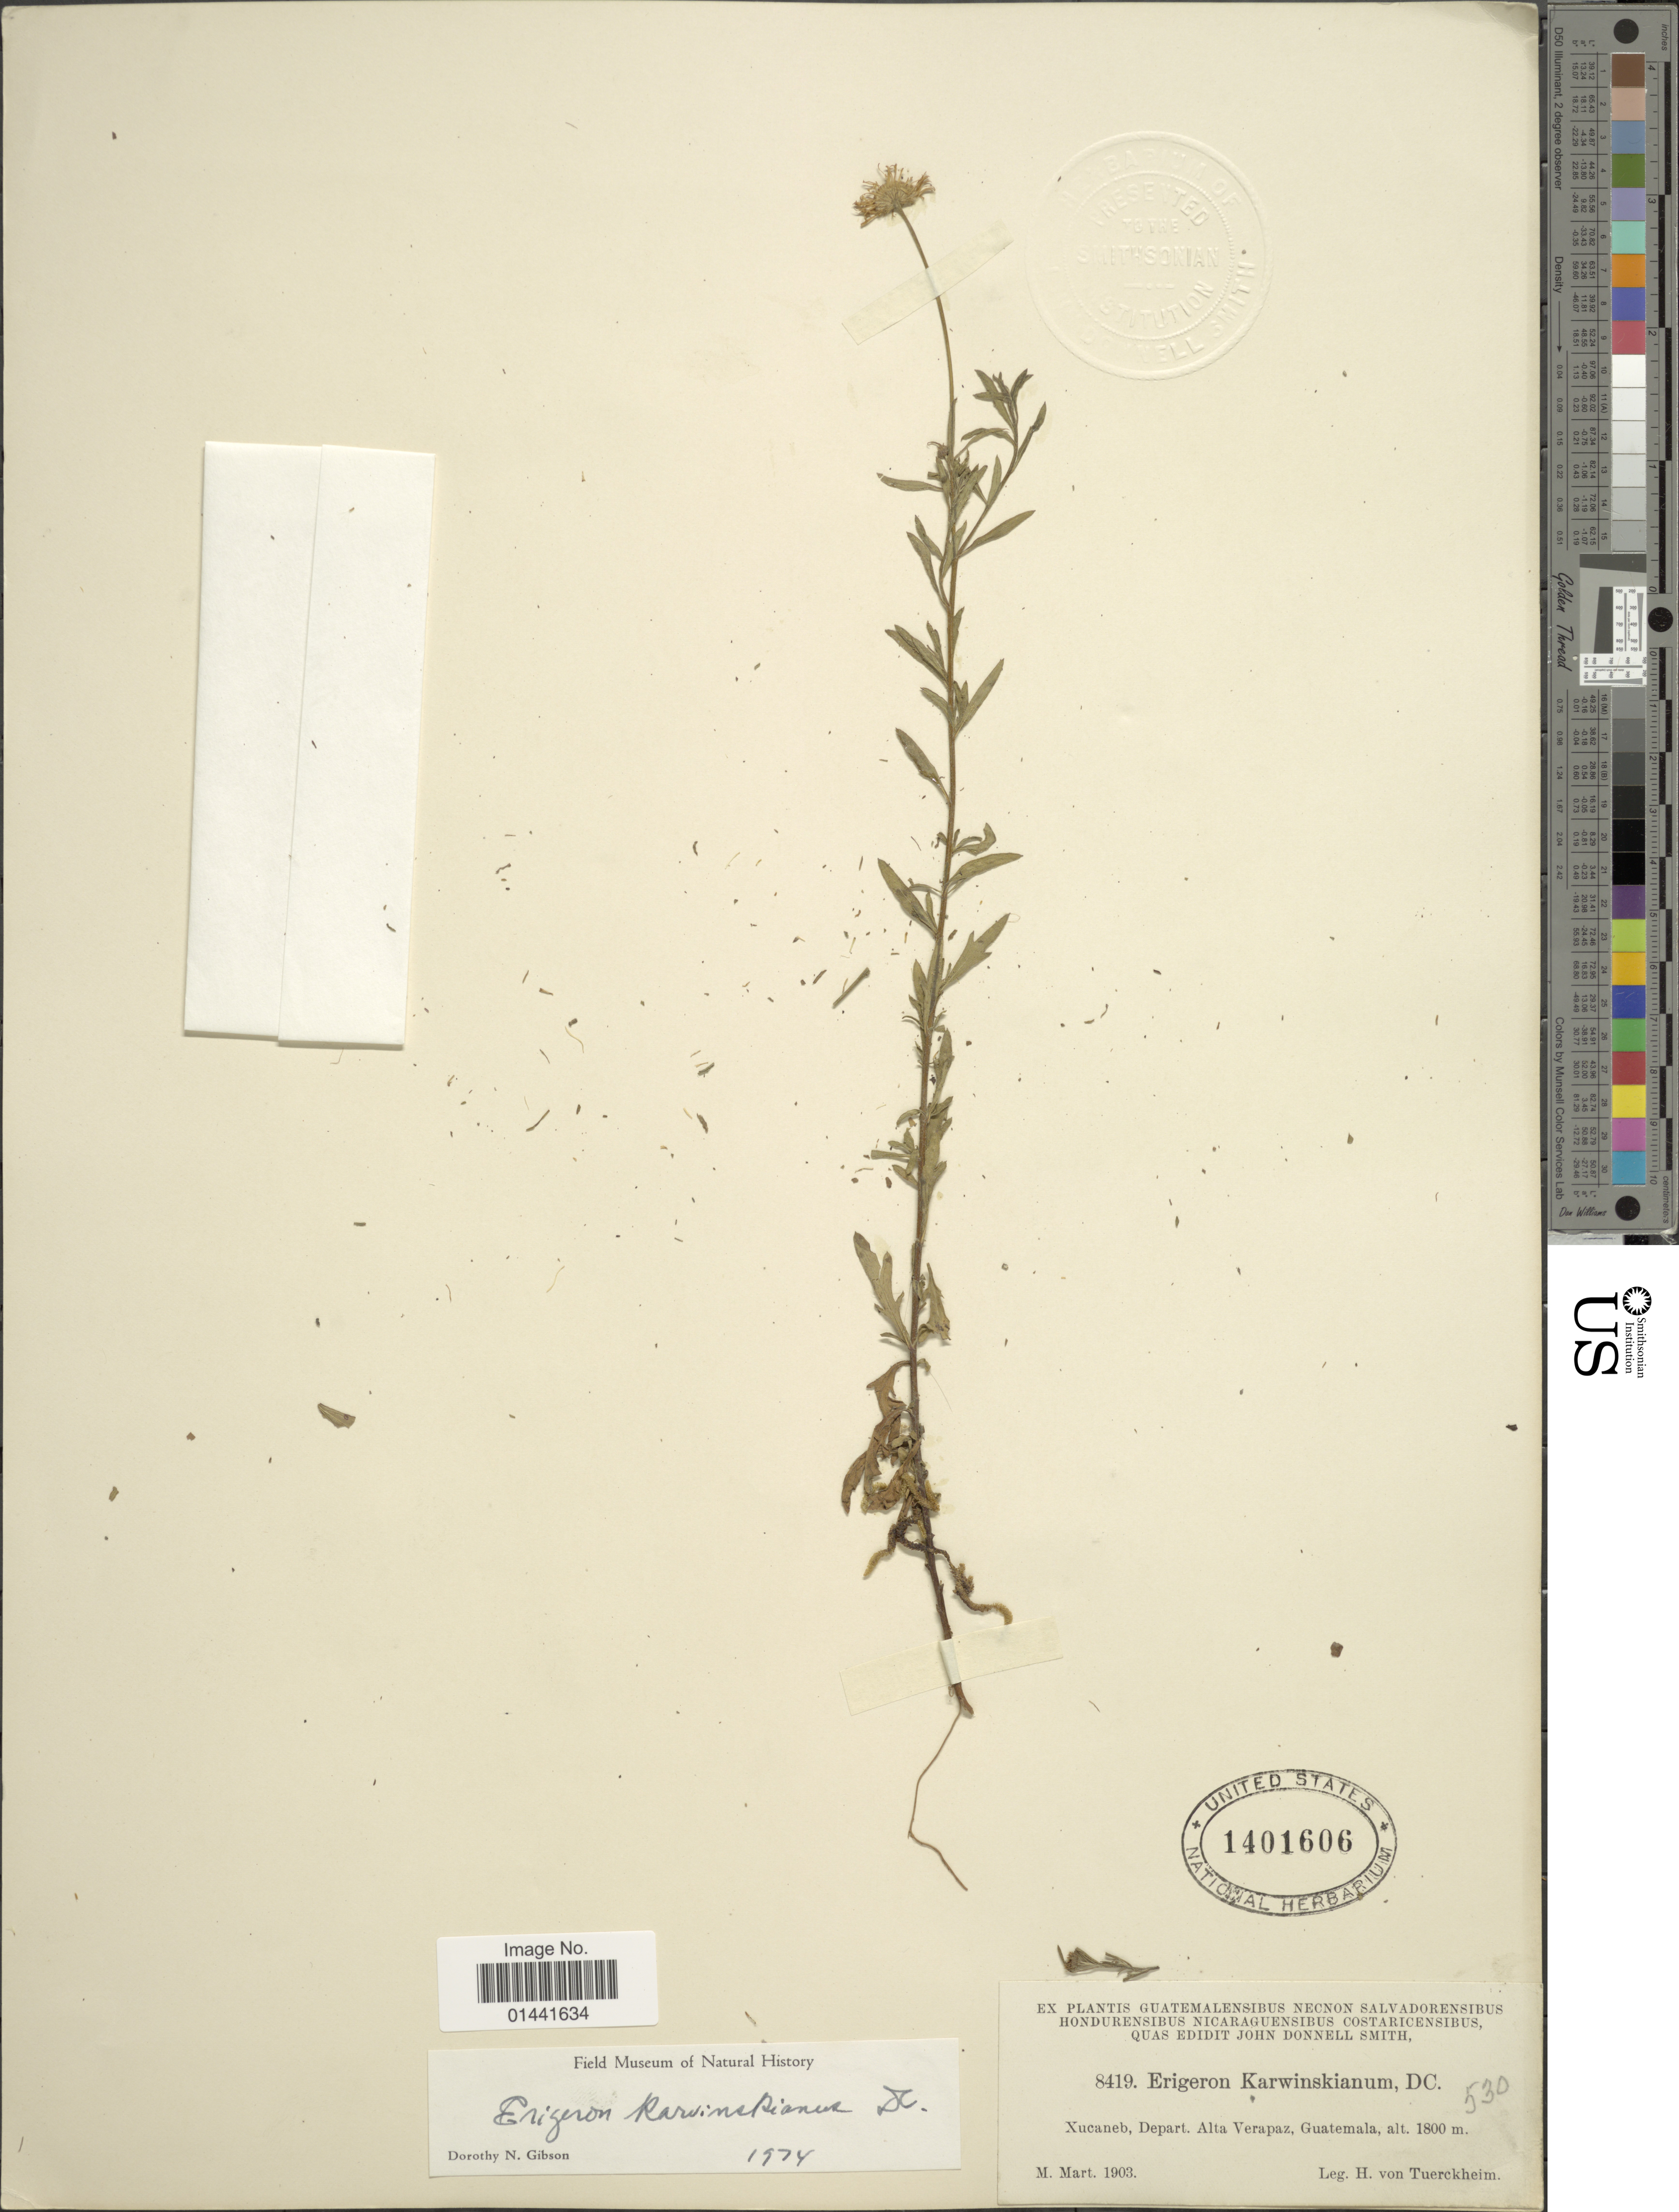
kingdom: Plantae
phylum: Tracheophyta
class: Magnoliopsida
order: Asterales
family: Asteraceae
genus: Erigeron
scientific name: Erigeron karvinskianus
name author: DC.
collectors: H. von Türckheim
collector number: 8419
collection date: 1903-03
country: Guatemala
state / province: Alta Verapaz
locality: Xucaneb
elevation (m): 1800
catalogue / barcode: US 1401606